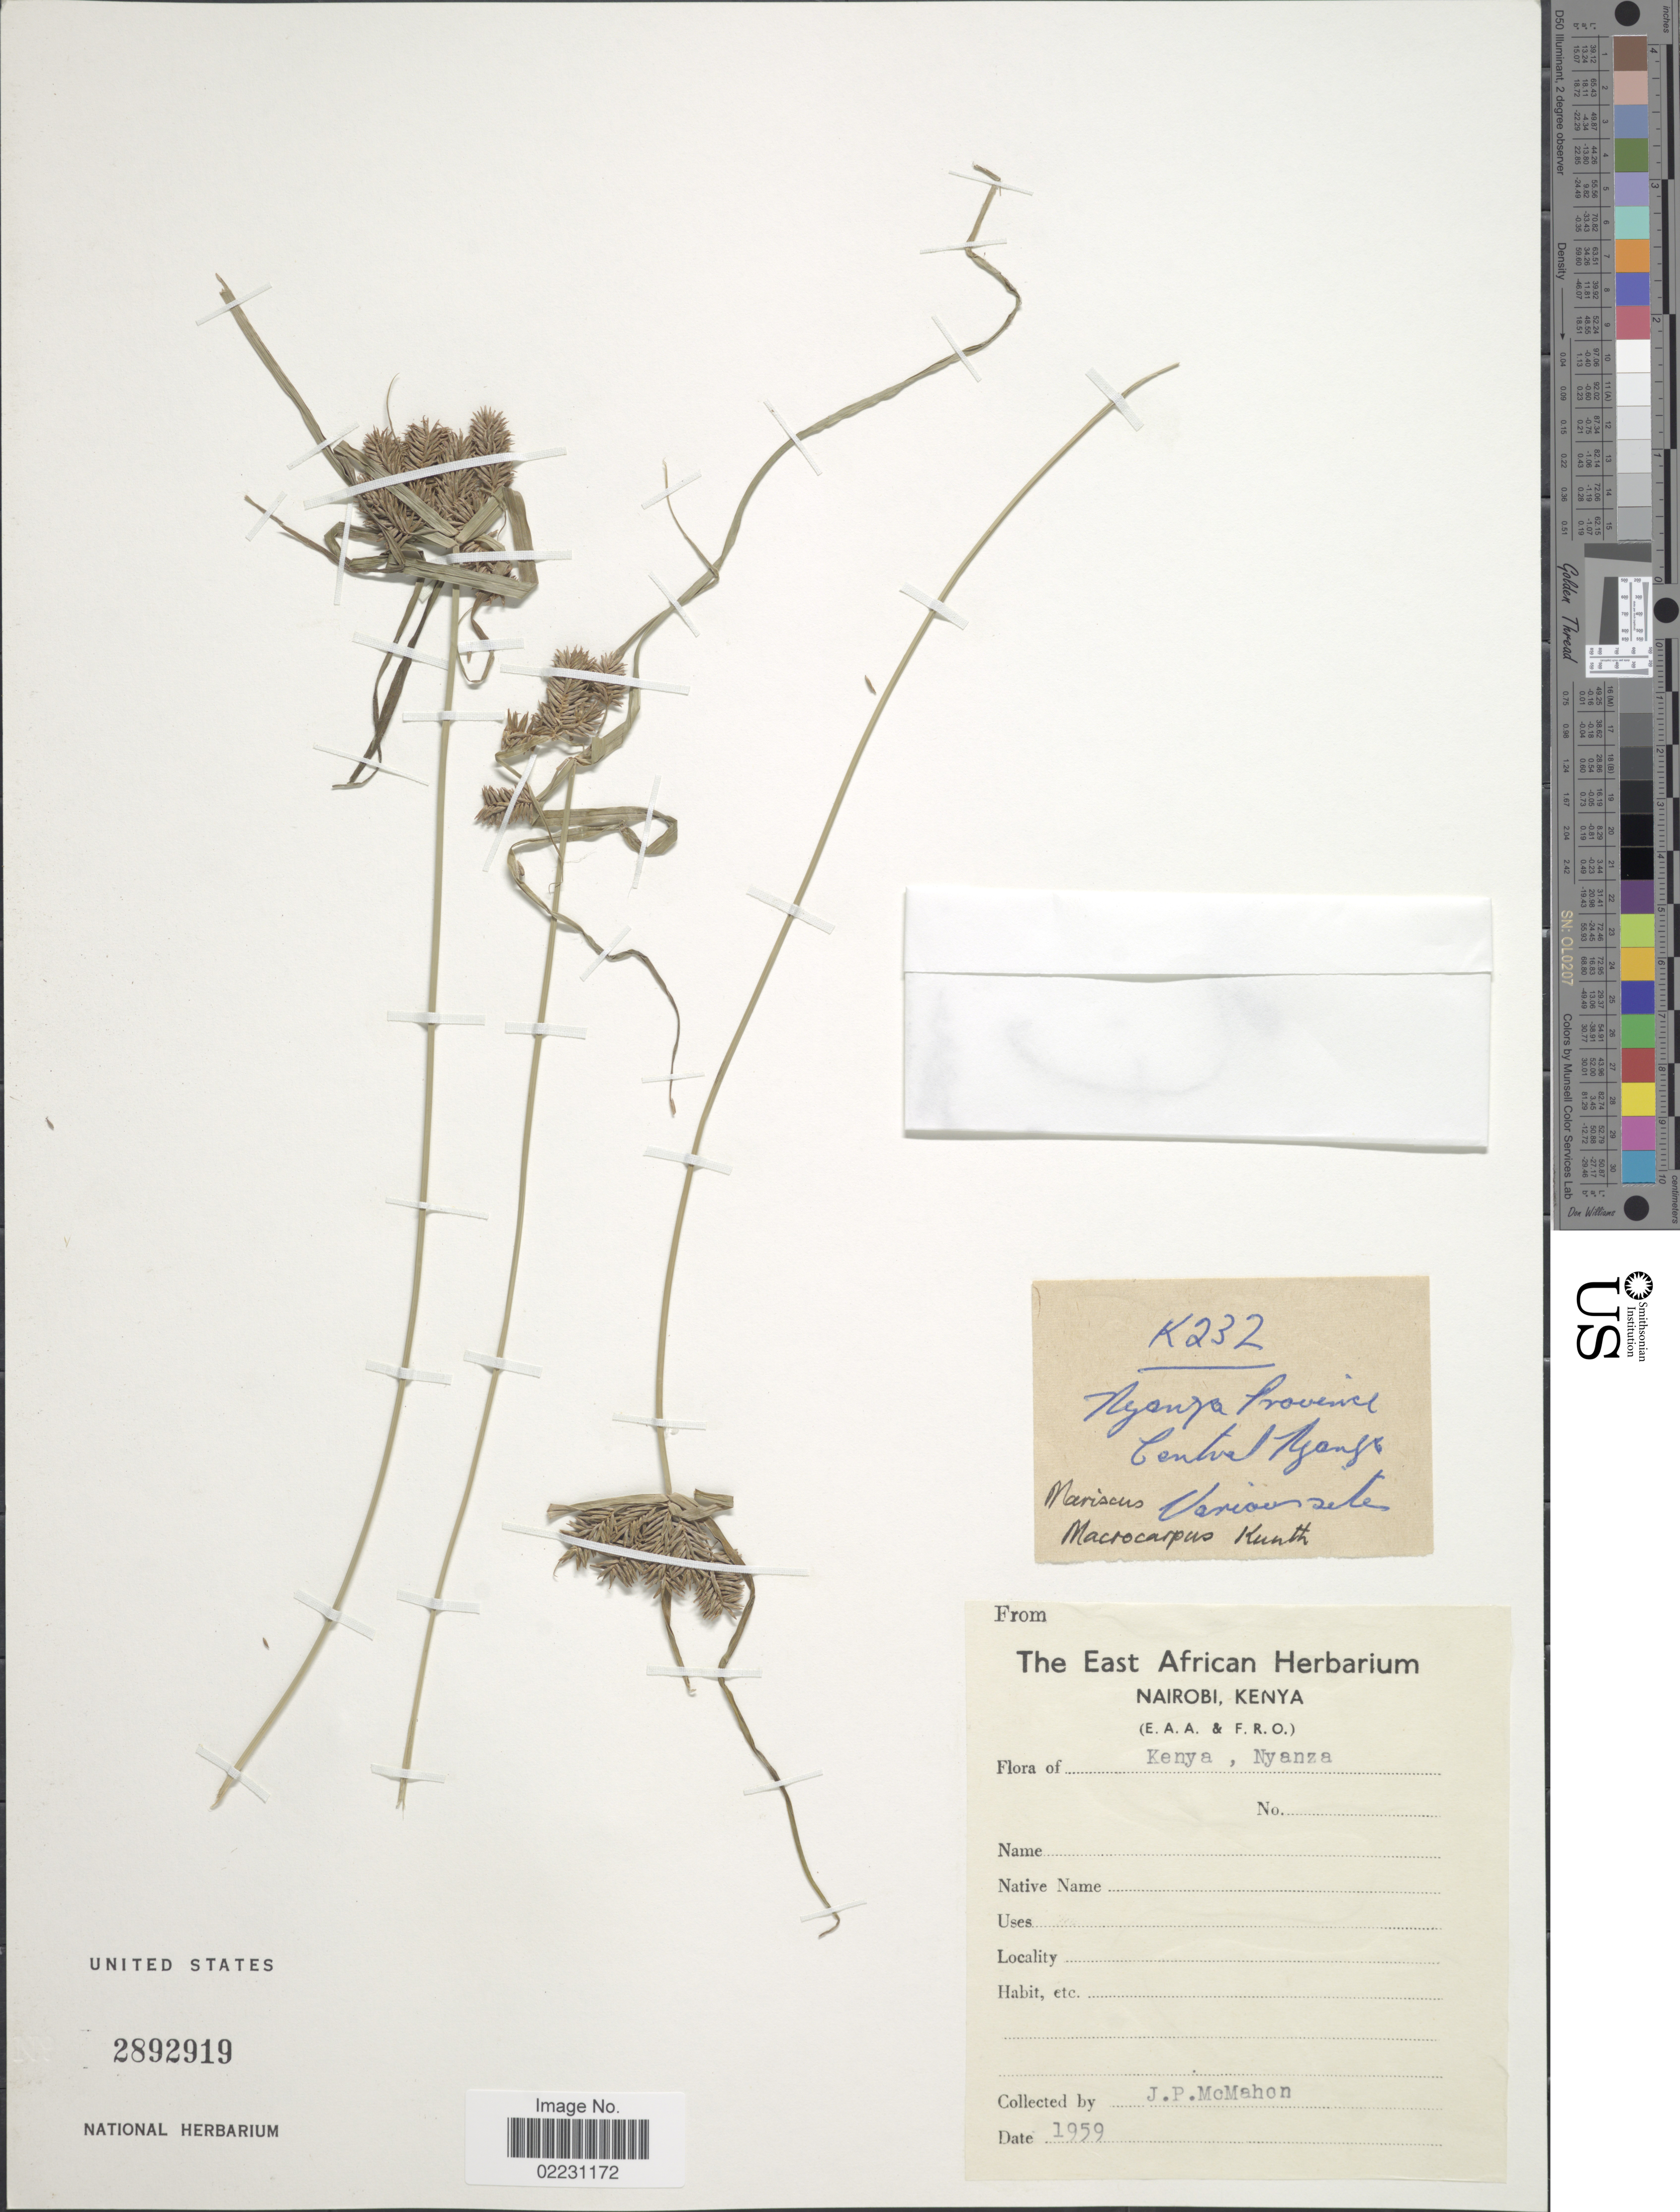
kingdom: Plantae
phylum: Tracheophyta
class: Liliopsida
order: Poales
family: Cyperaceae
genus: Cyperus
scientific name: Cyperus cyperoides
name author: (L.) Kuntze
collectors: J. Mcmahon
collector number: K232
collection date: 1959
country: Kenya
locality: Kenya, Nyanza province. Central Nyanza.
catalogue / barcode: US 2892919